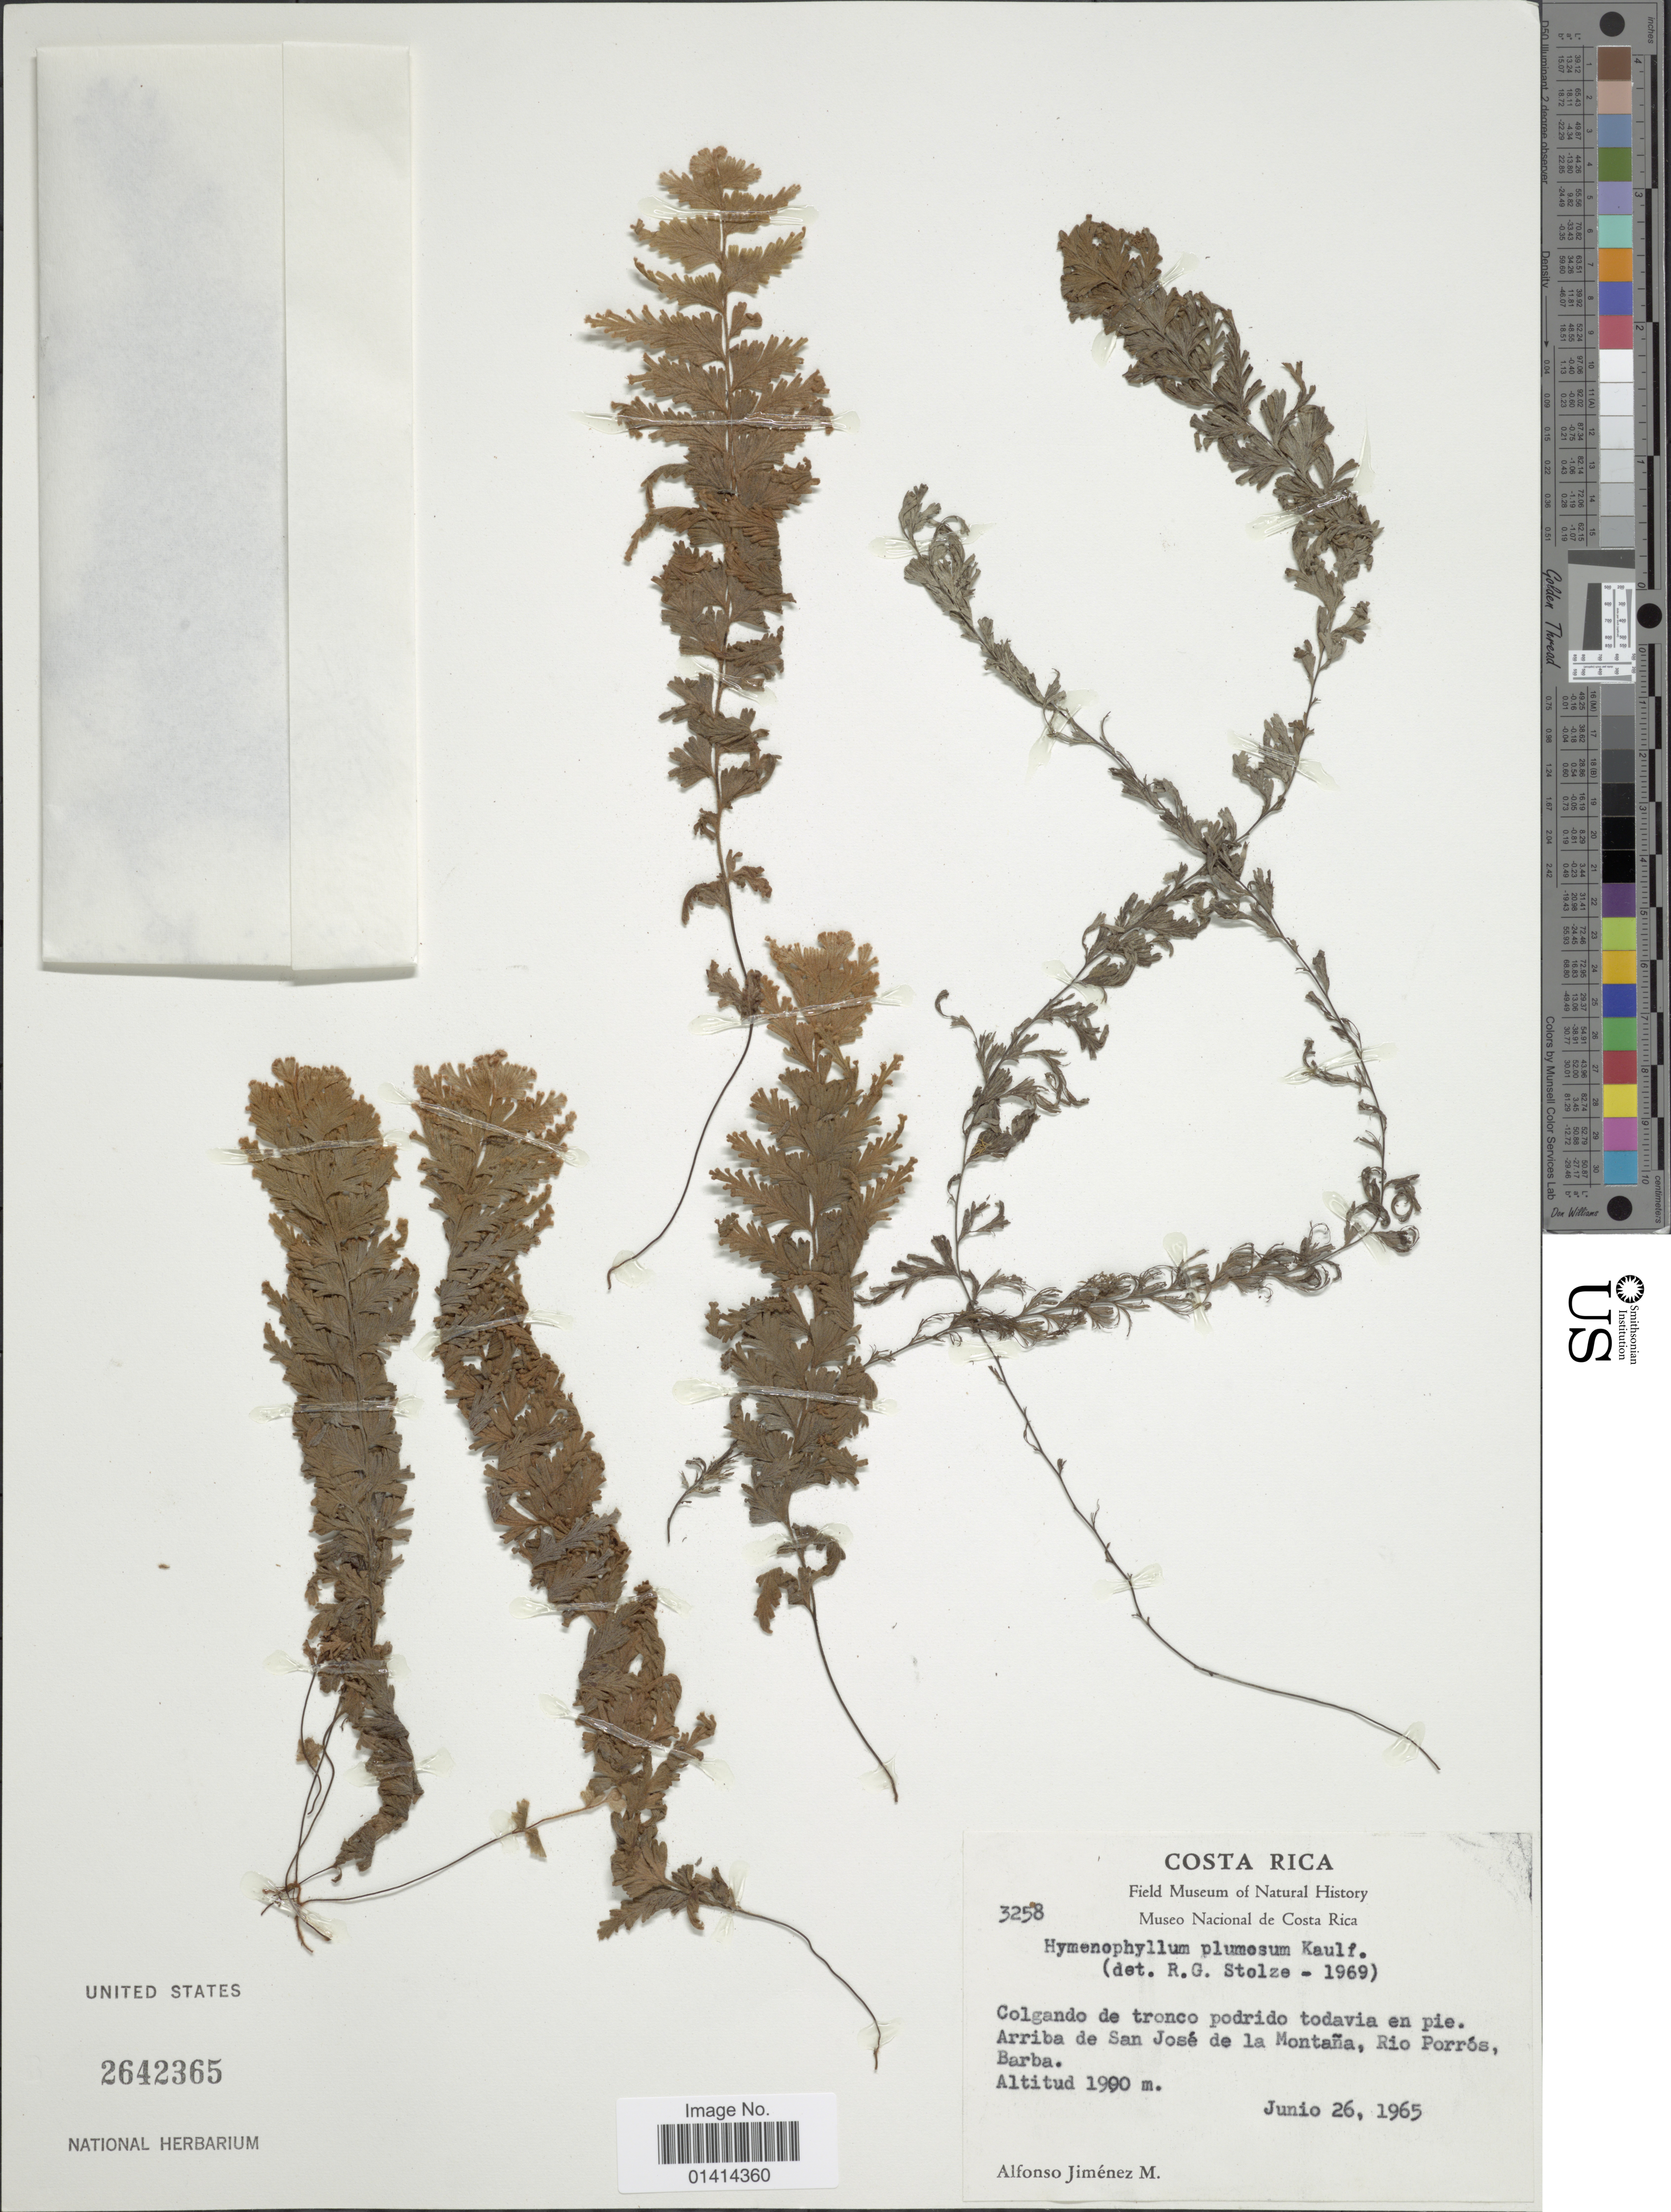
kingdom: Plantae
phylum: Tracheophyta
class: Polypodiopsida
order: Hymenophyllales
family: Hymenophyllaceae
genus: Hymenophyllum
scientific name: Hymenophyllum plumosum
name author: Kaulf.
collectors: A. Jimenez M.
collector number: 3258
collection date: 1965-06-26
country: Costa Rica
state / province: San José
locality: Arriba de San José de la Montañna, Rio Porros, Barba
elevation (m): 1900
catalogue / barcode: US 2642365